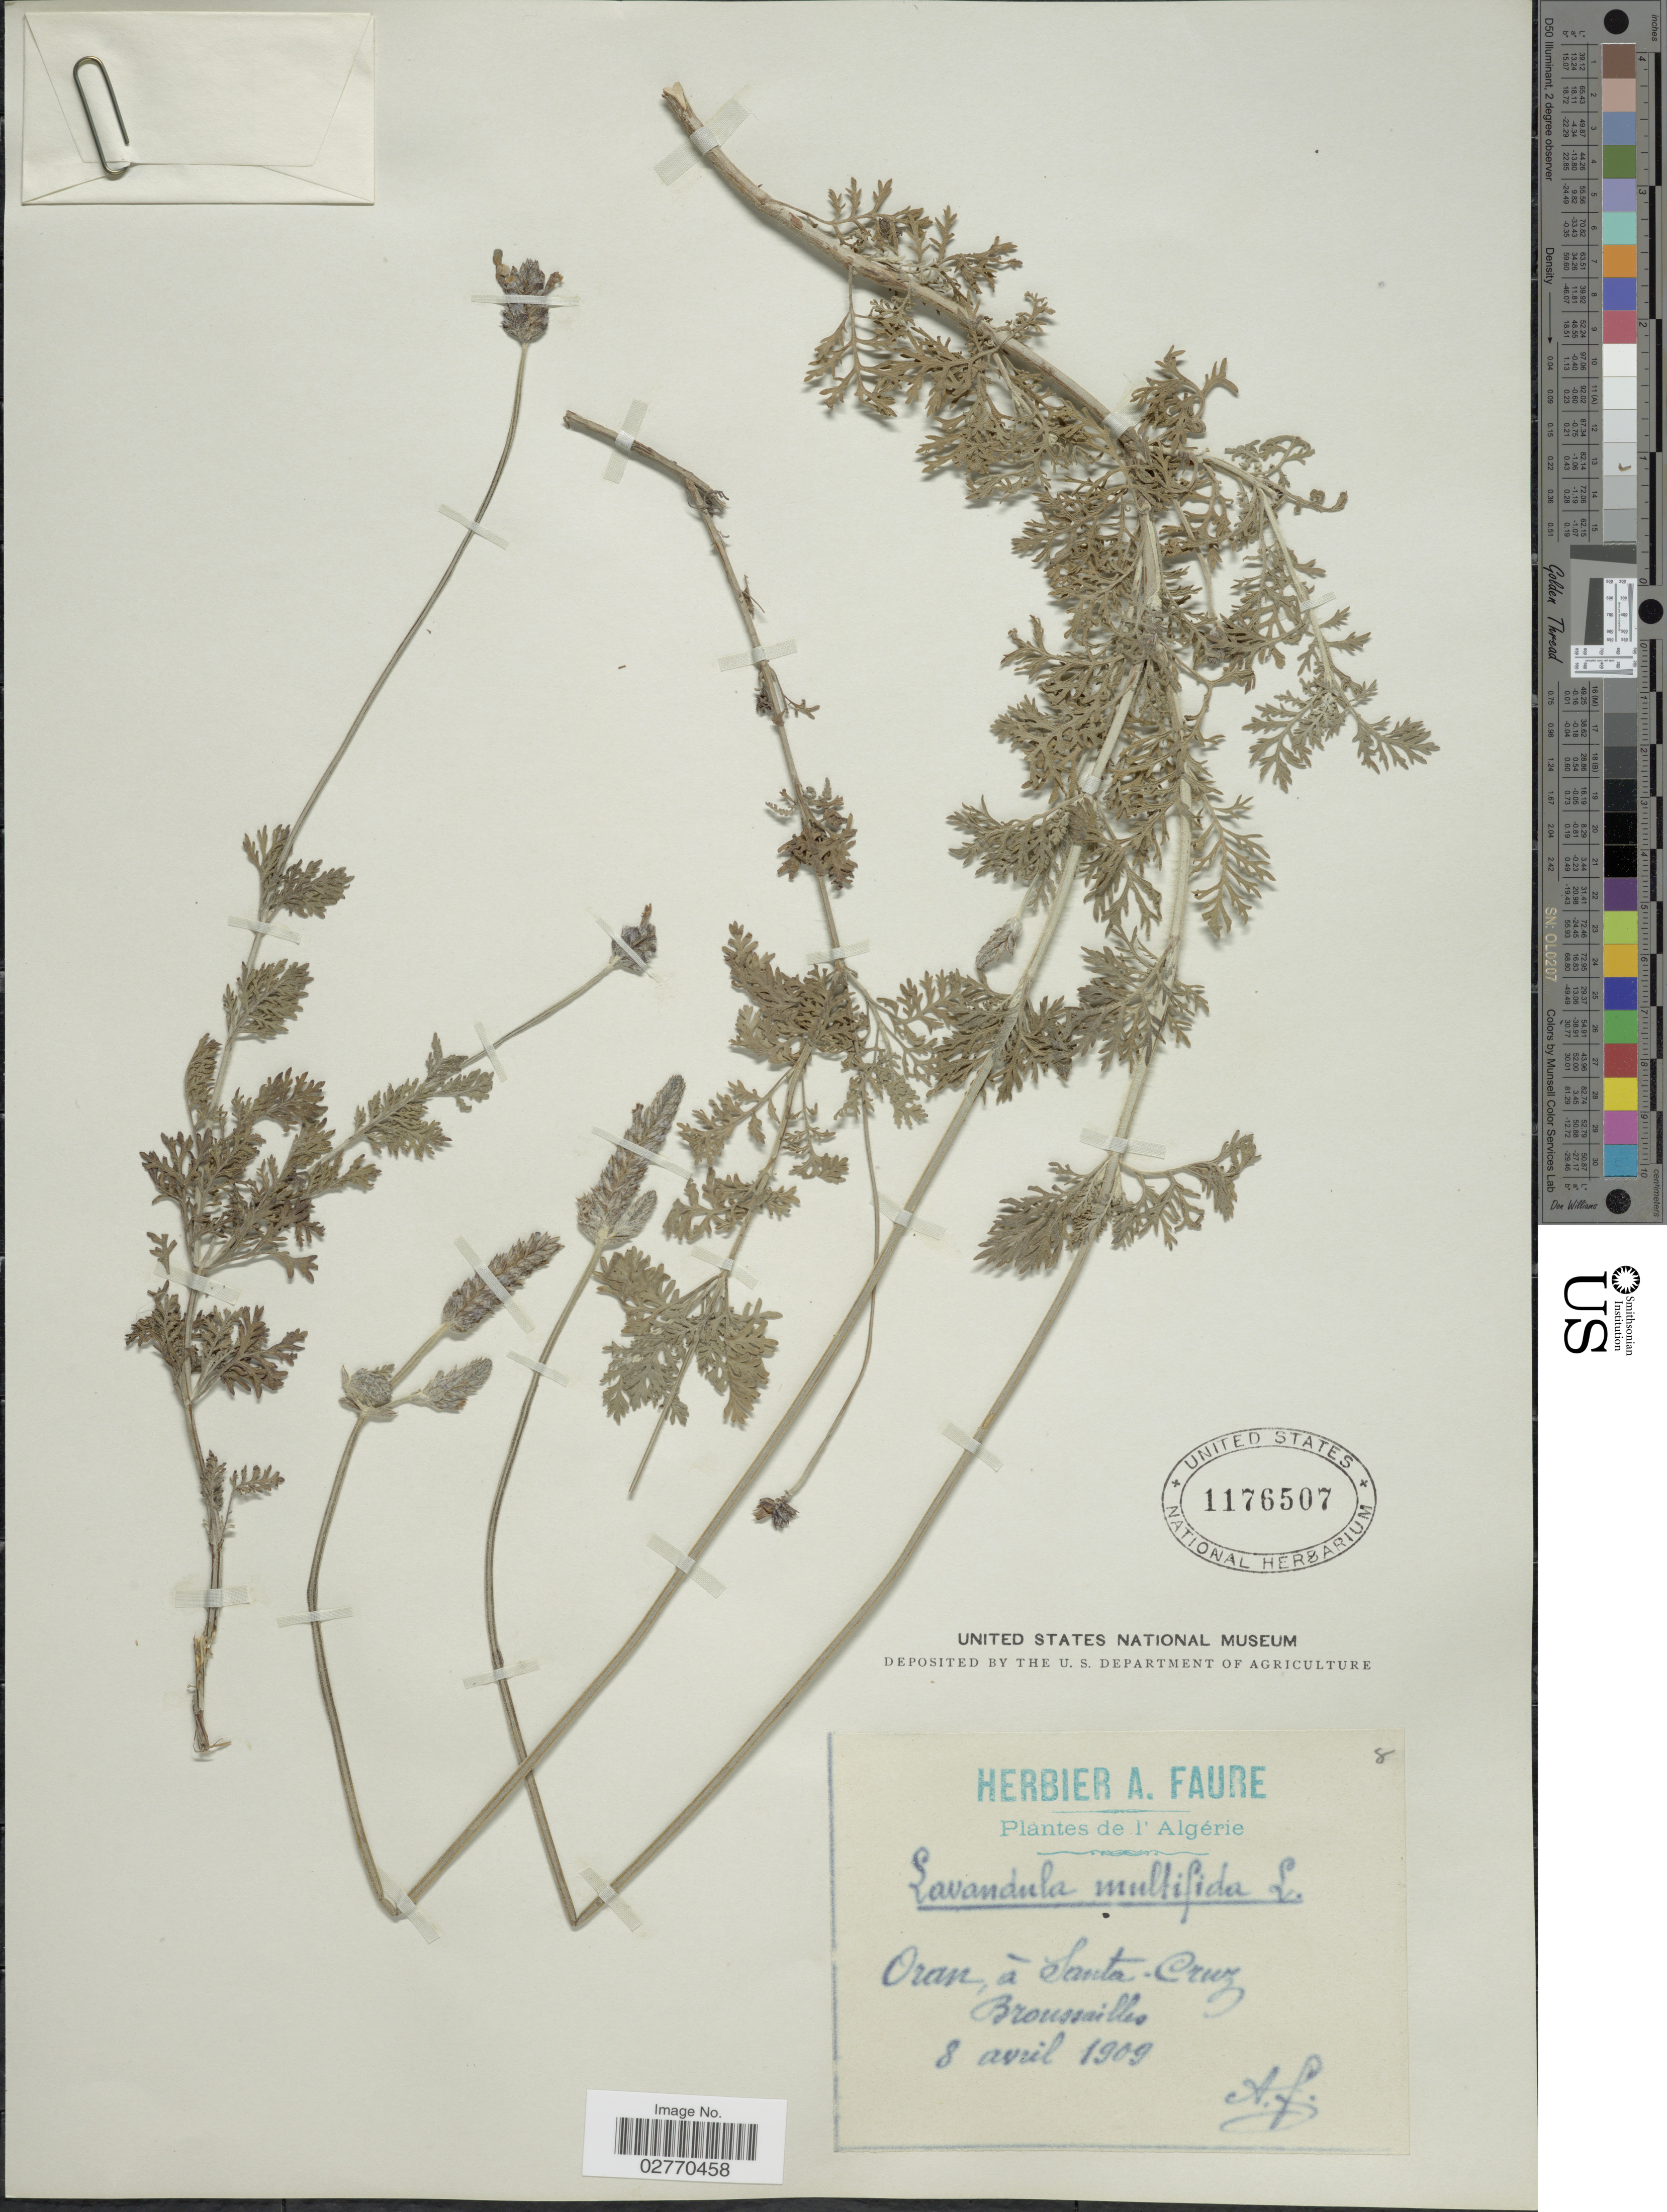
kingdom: Plantae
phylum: Tracheophyta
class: Magnoliopsida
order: Lamiales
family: Lamiaceae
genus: Lavandula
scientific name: Lavandula multifida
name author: L.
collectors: A. Faure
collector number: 8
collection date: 1909-04-08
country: Algeria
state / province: Oran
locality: À Santa-Cruz, Broussailles.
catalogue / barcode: US 1176507